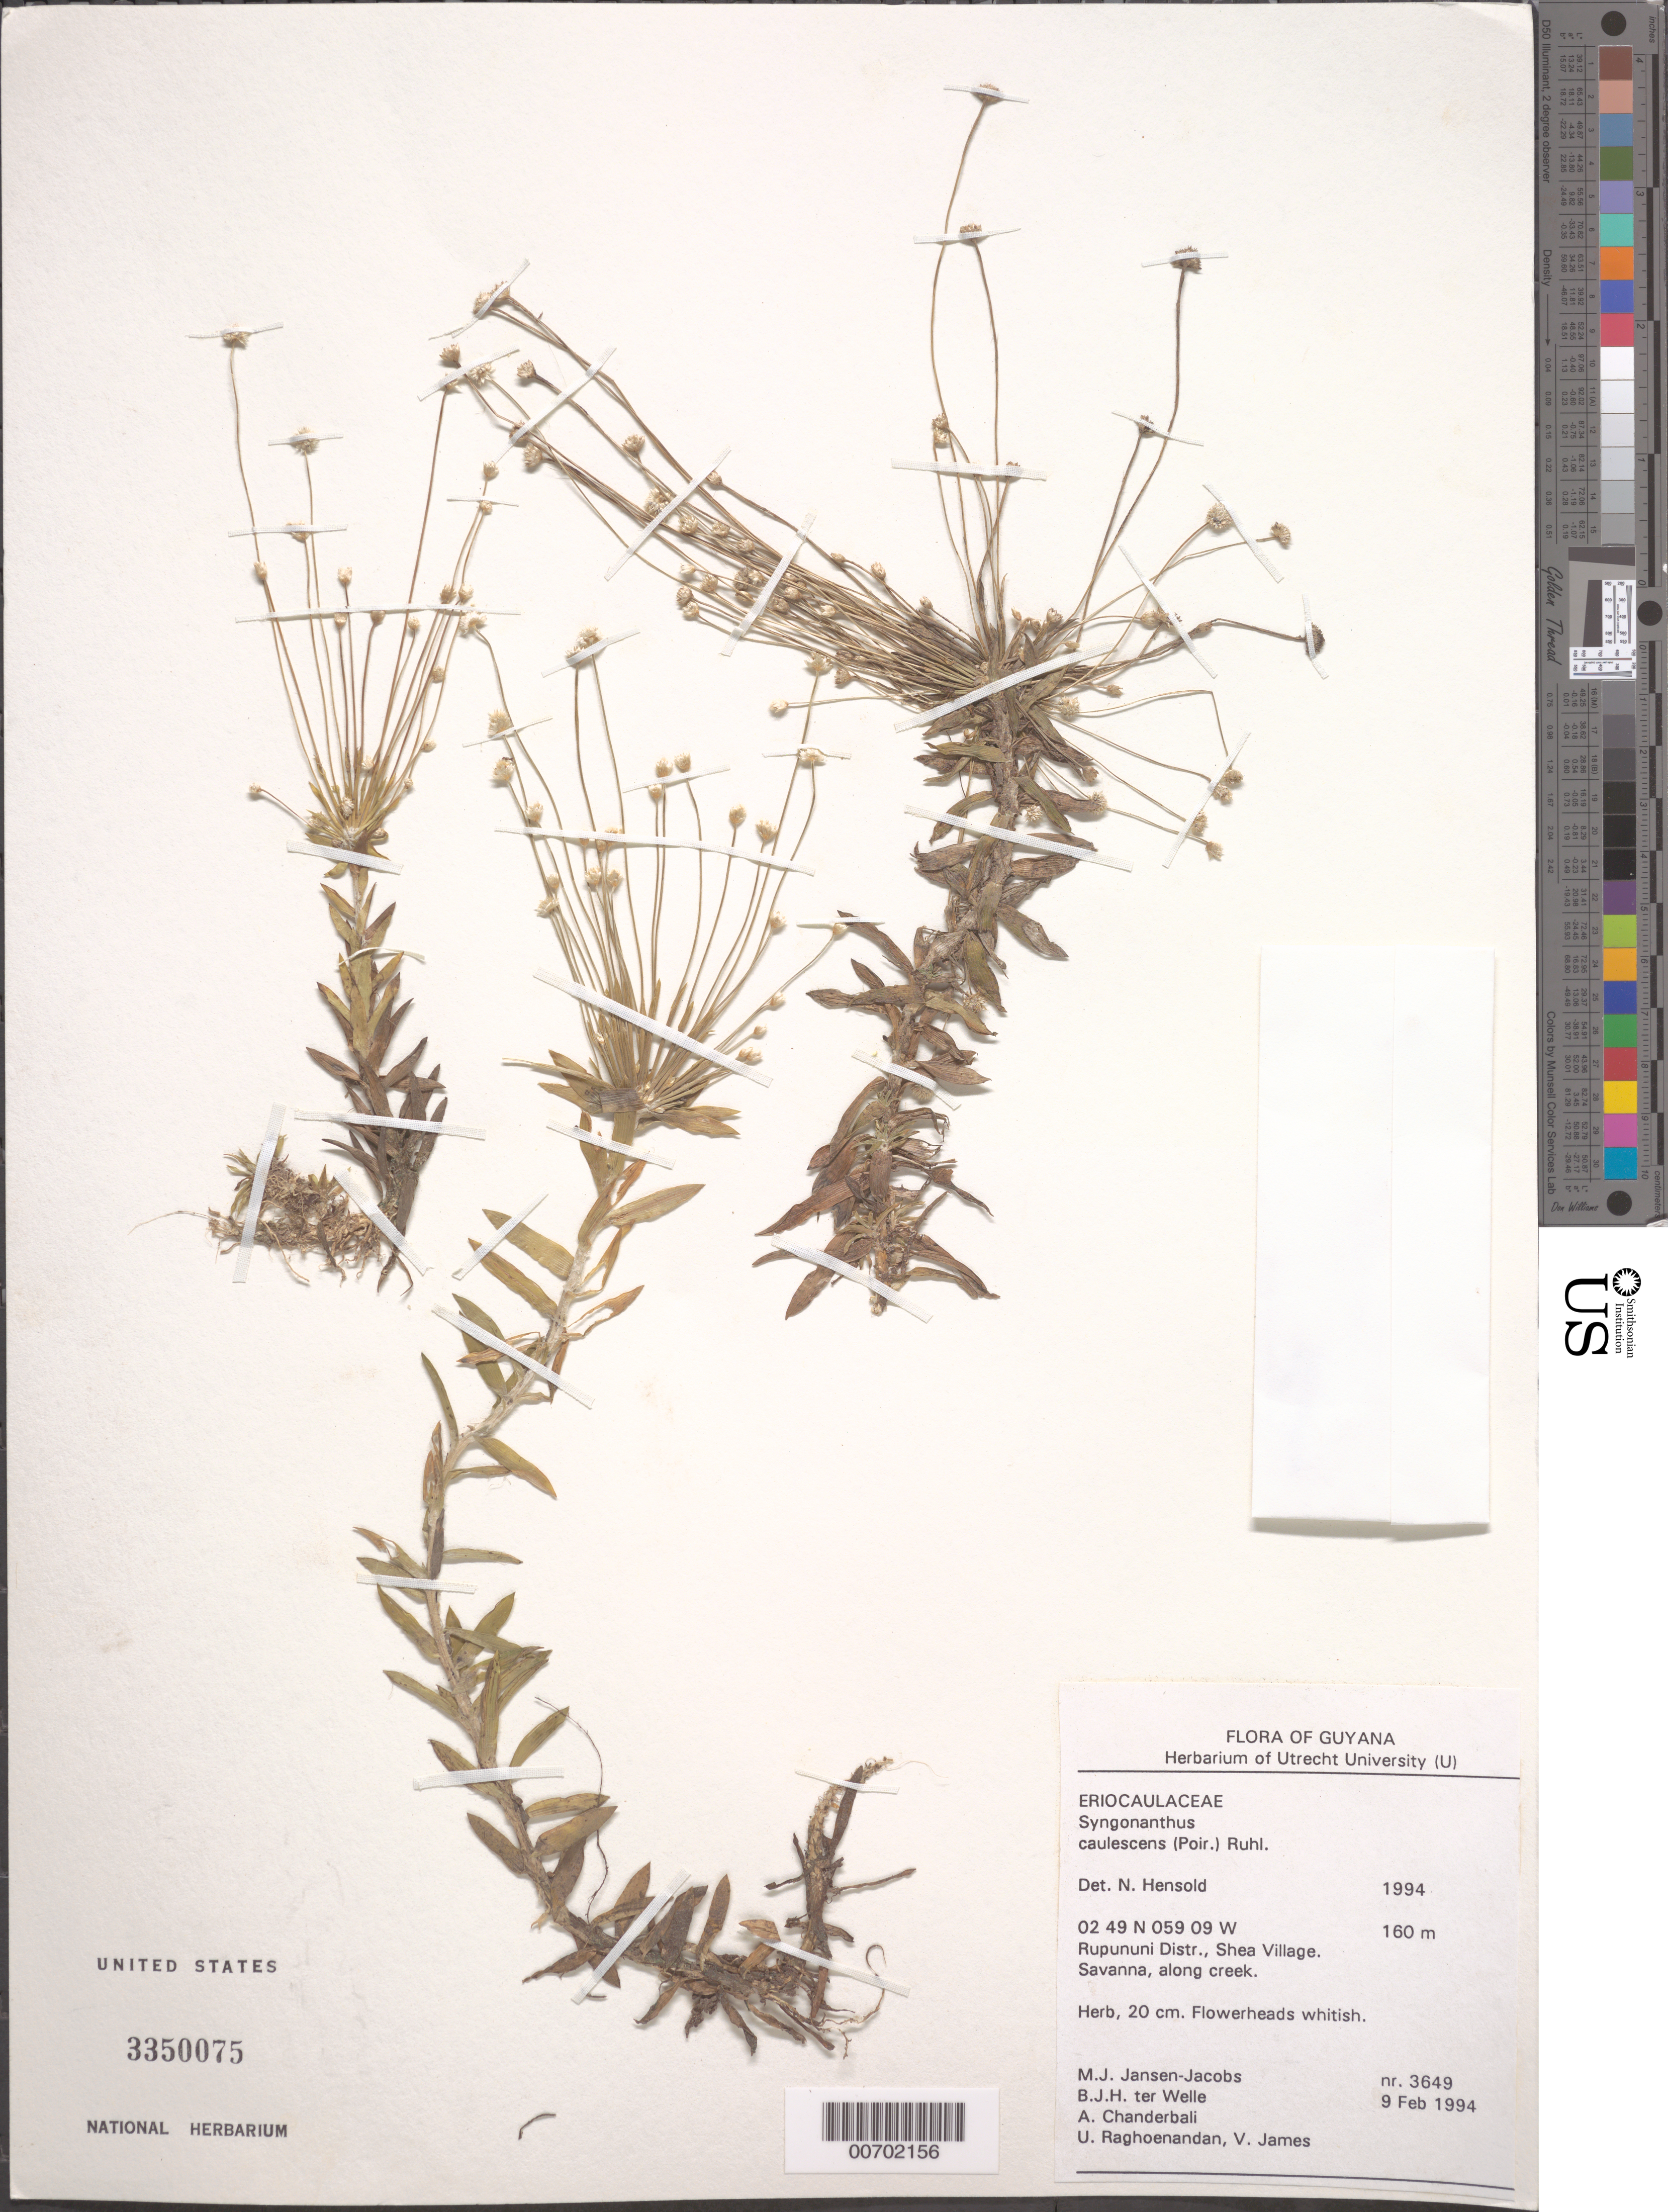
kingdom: Plantae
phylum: Tracheophyta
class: Liliopsida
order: Poales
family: Eriocaulaceae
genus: Syngonanthus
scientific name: Syngonanthus caulescens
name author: (Poir.) Ruhland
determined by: Hensold, N.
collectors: M. J. Jansen-Jacobs, B. Welle, A. S. Chanderbali, U. Raghoenandan & V. James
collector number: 3649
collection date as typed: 9-Feb-94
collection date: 1994-02-09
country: Guyana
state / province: U. Takutu-U. Essequibo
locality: Shea Village, Rupununi Dist.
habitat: Savanna along creek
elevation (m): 160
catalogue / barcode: US 3350075